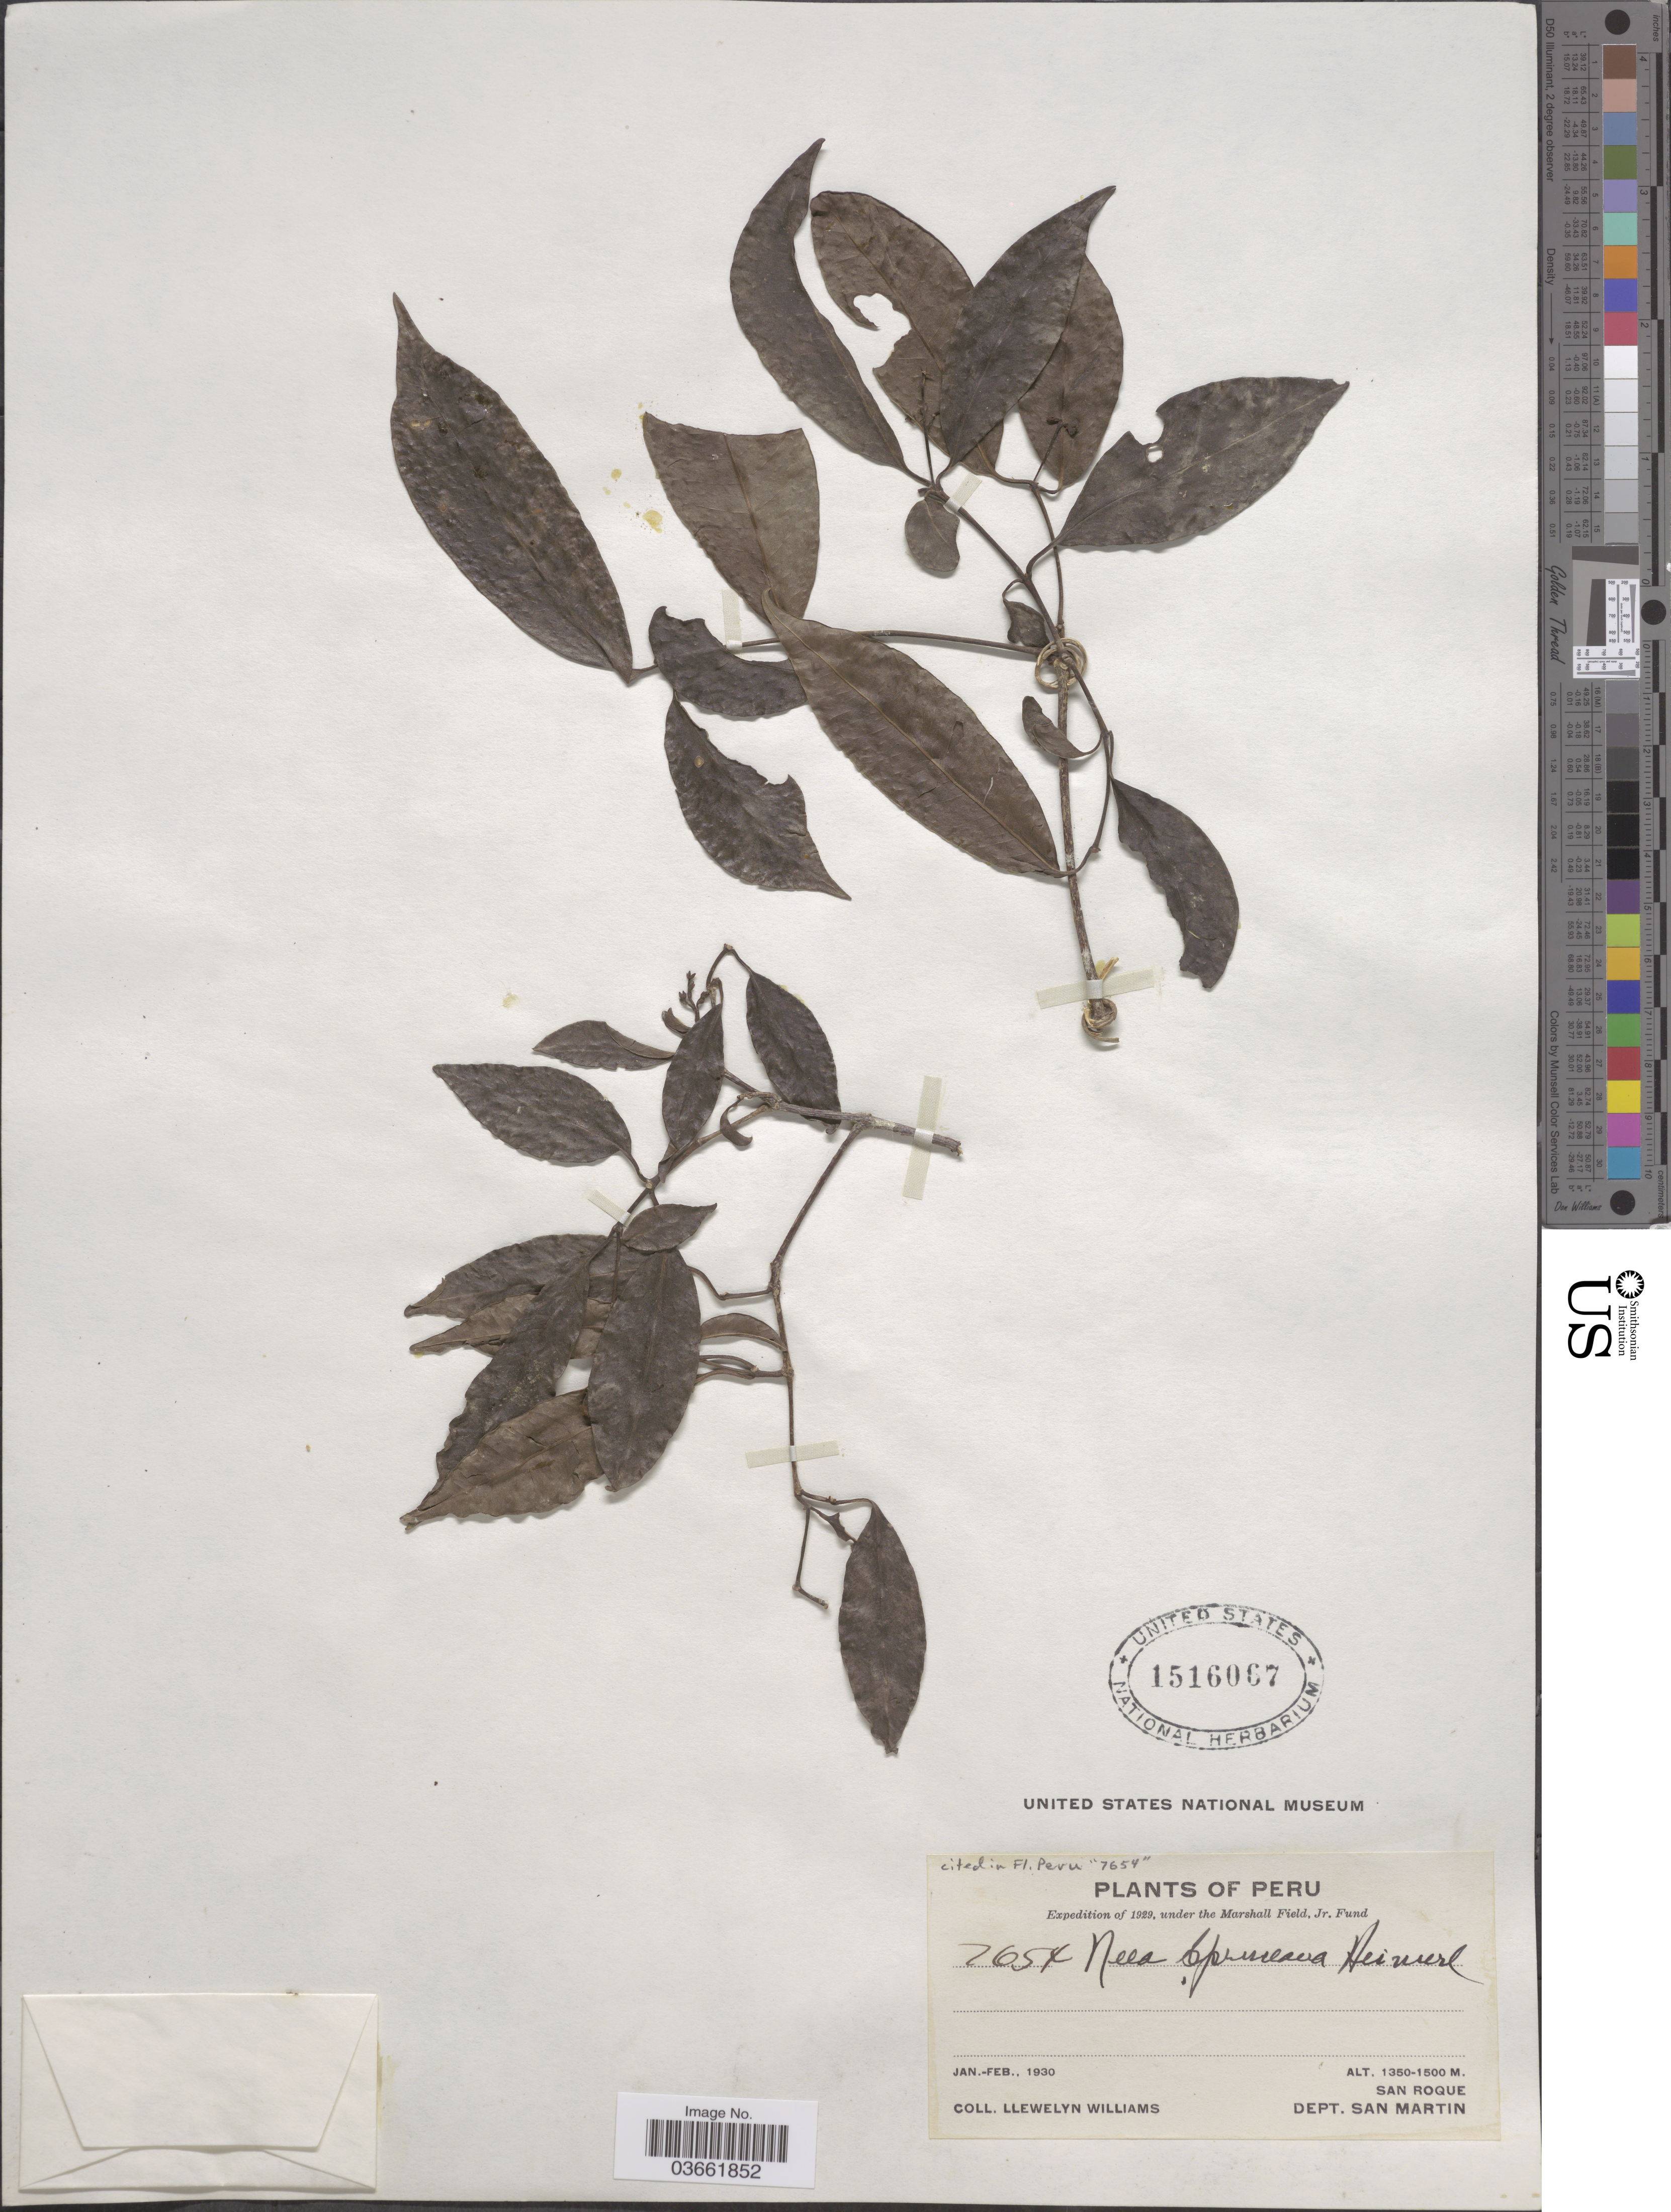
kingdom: Plantae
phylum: Tracheophyta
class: Magnoliopsida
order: Caryophyllales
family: Nyctaginaceae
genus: Neea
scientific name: Neea spruceana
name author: Heimerl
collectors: Ll. Williams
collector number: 2654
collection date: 1930-01/1930-02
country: Peru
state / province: San Martín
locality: San Roque. Dept. San Martin.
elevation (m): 1350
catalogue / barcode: US 1516067